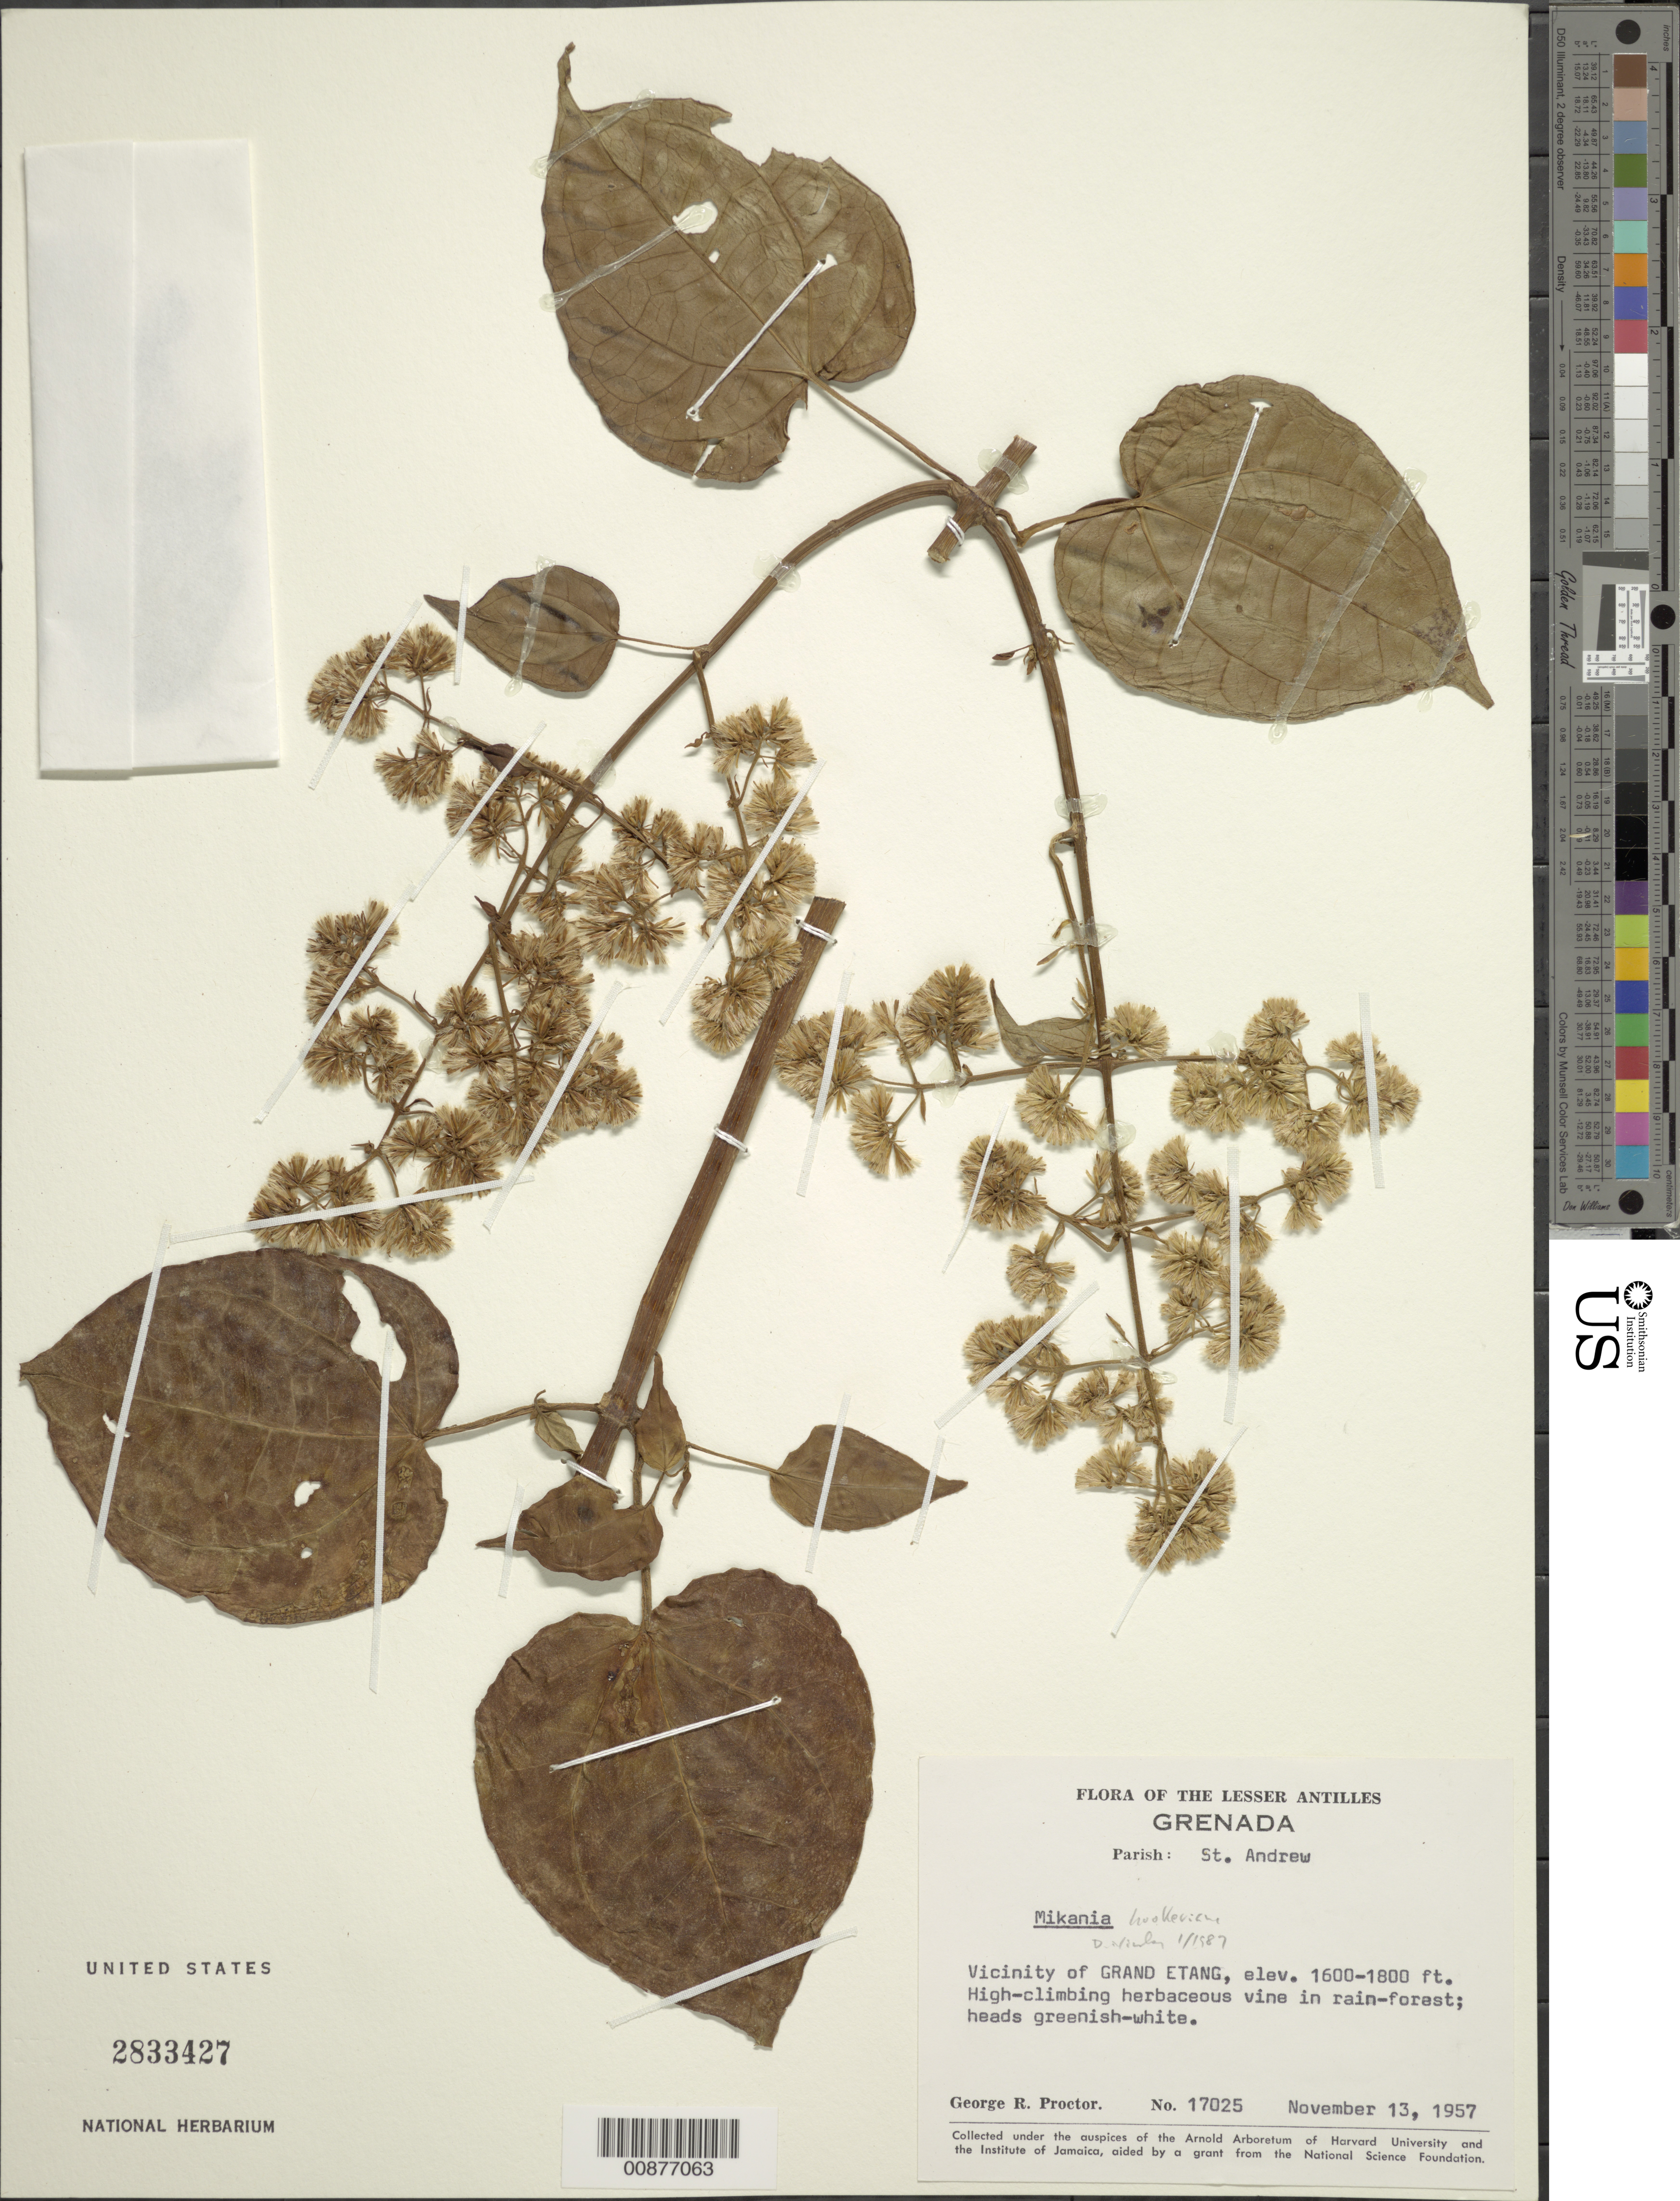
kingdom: Plantae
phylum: Tracheophyta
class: Magnoliopsida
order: Asterales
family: Asteraceae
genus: Mikania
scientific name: Mikania hookeriana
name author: DC.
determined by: Nicolson, Dan H.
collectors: G. R. Proctor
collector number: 17025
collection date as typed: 13 Nov 1957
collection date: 1957-11-13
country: Grenada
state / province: Saint Andrew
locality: Vicinity of Grand Etang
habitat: Rainforest, high-climber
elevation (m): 488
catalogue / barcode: US 2833427